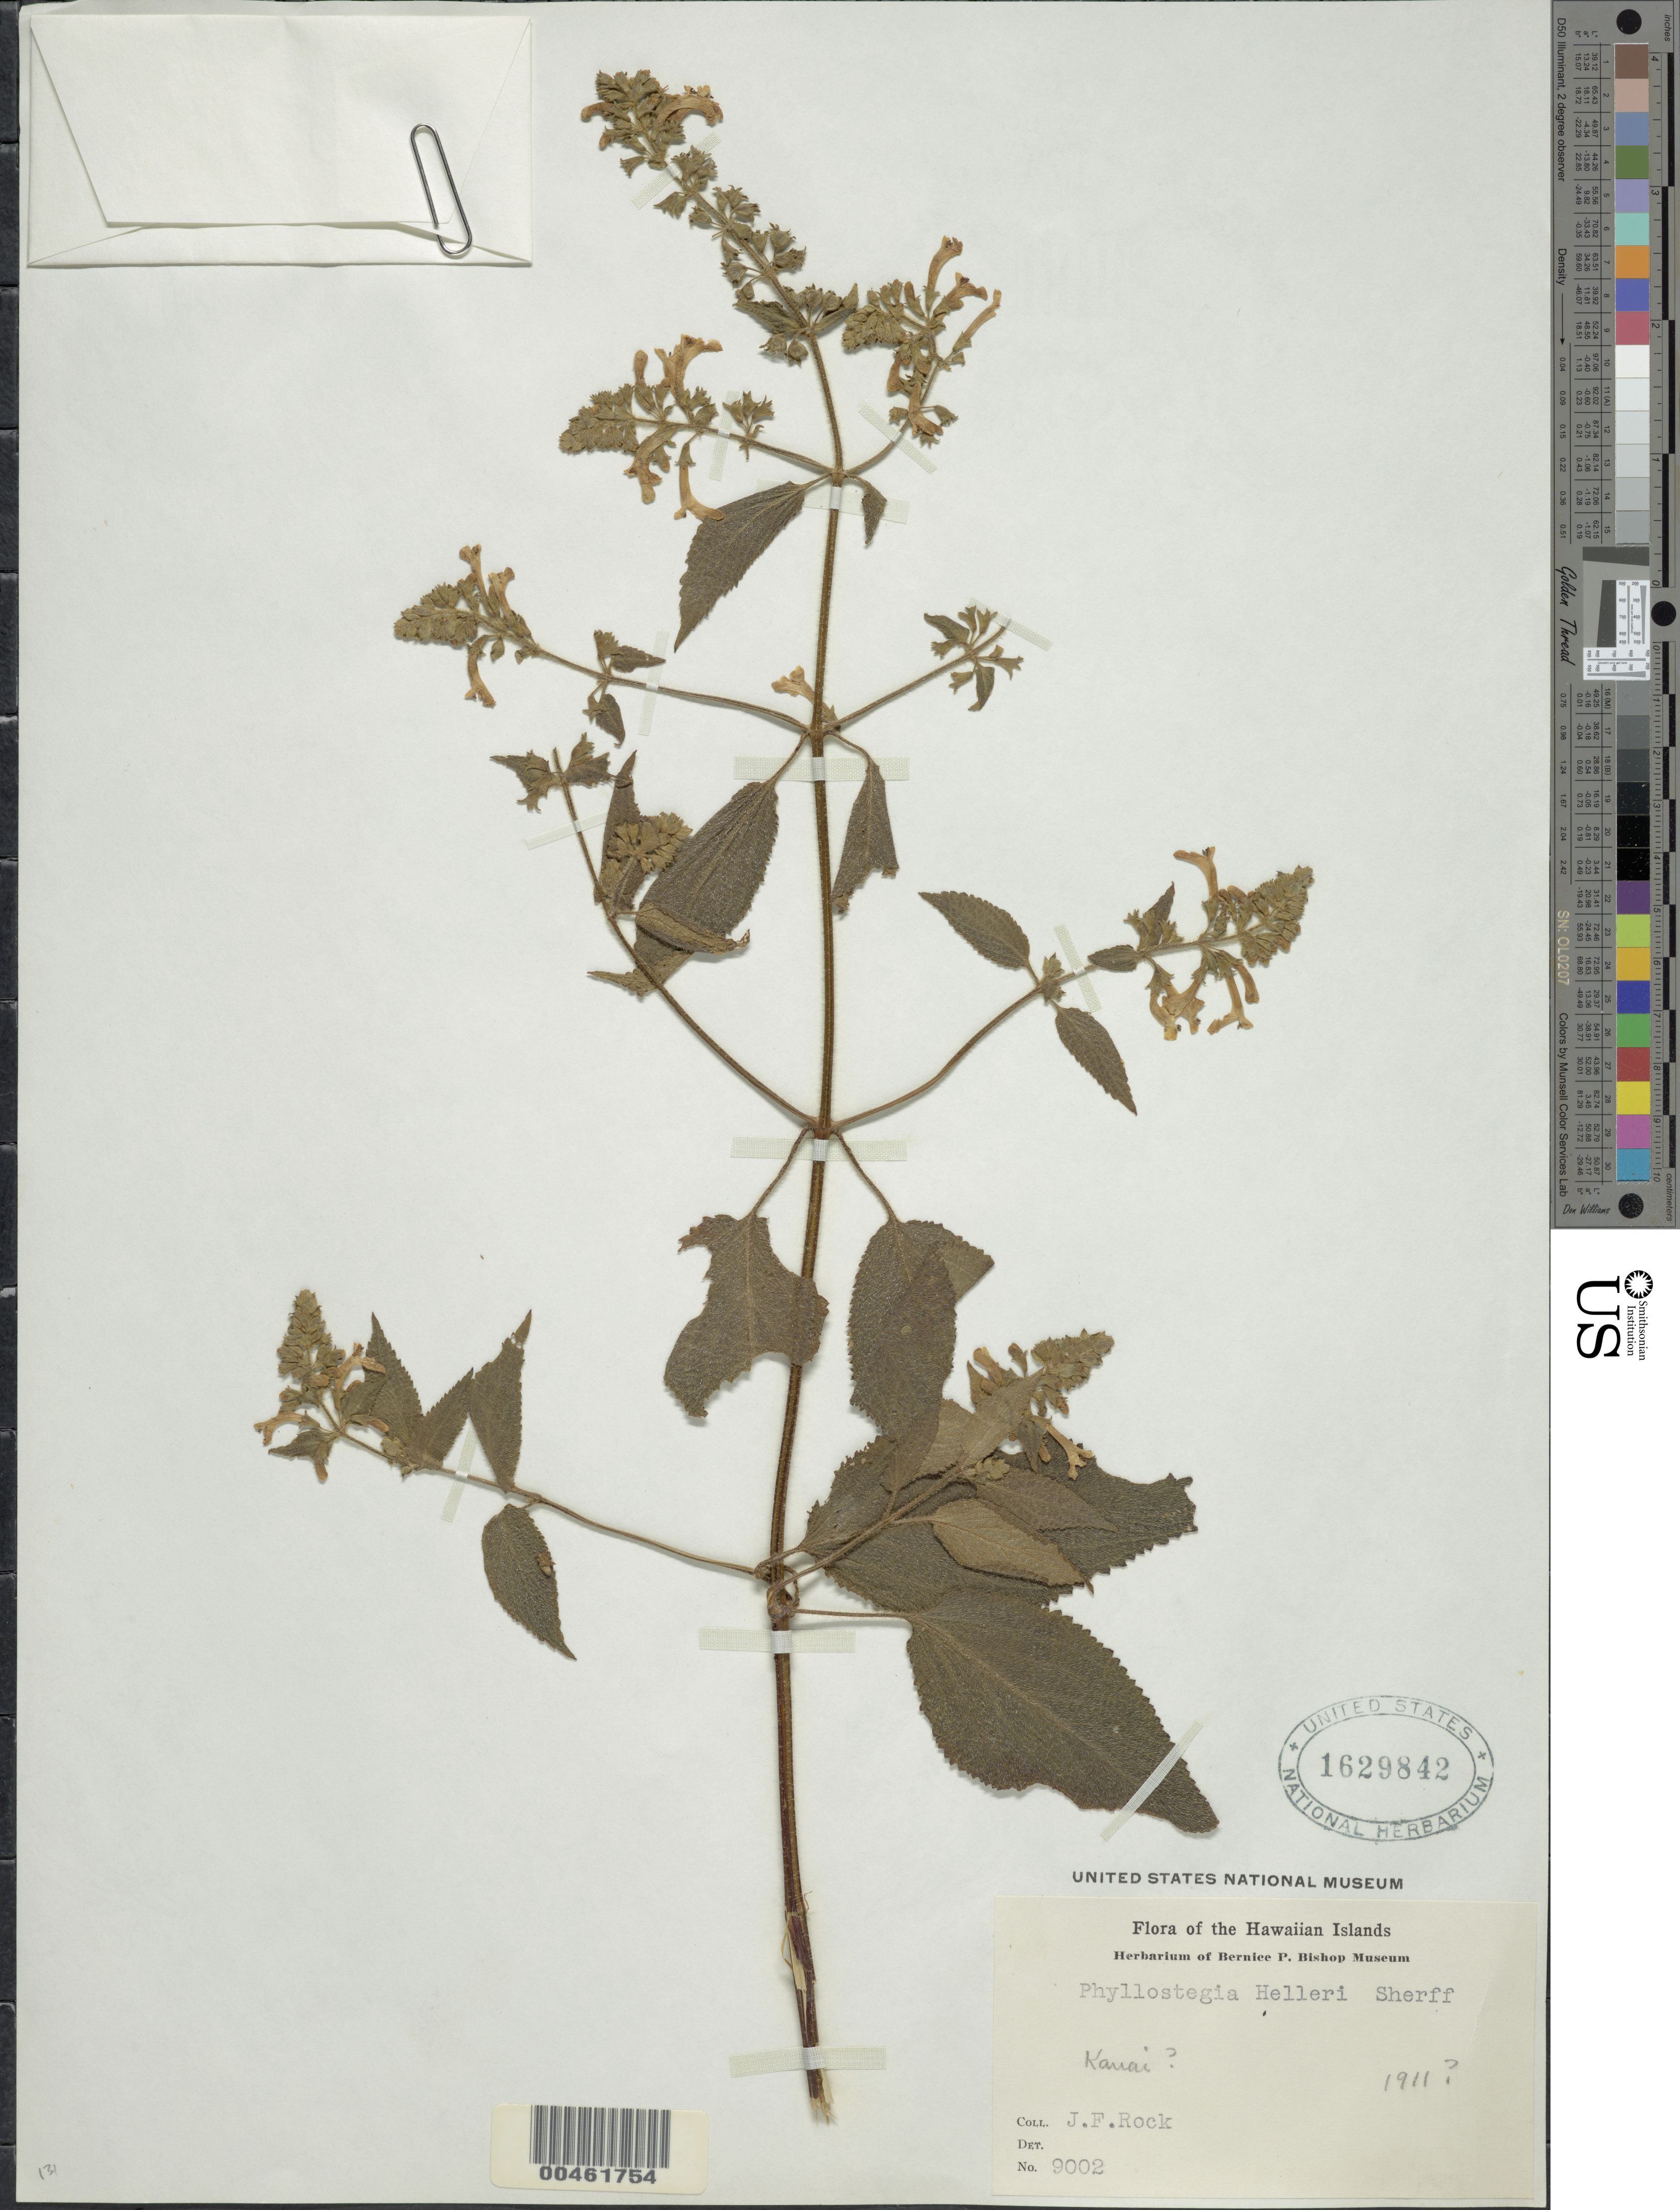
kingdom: Plantae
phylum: Tracheophyta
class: Magnoliopsida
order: Lamiales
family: Lamiaceae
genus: Phyllostegia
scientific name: Phyllostegia helleri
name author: Sherff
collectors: J. F. Rock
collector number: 9002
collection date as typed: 1911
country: United States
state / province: Hawaii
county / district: Kaui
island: Kaua'i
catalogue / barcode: US 1629842